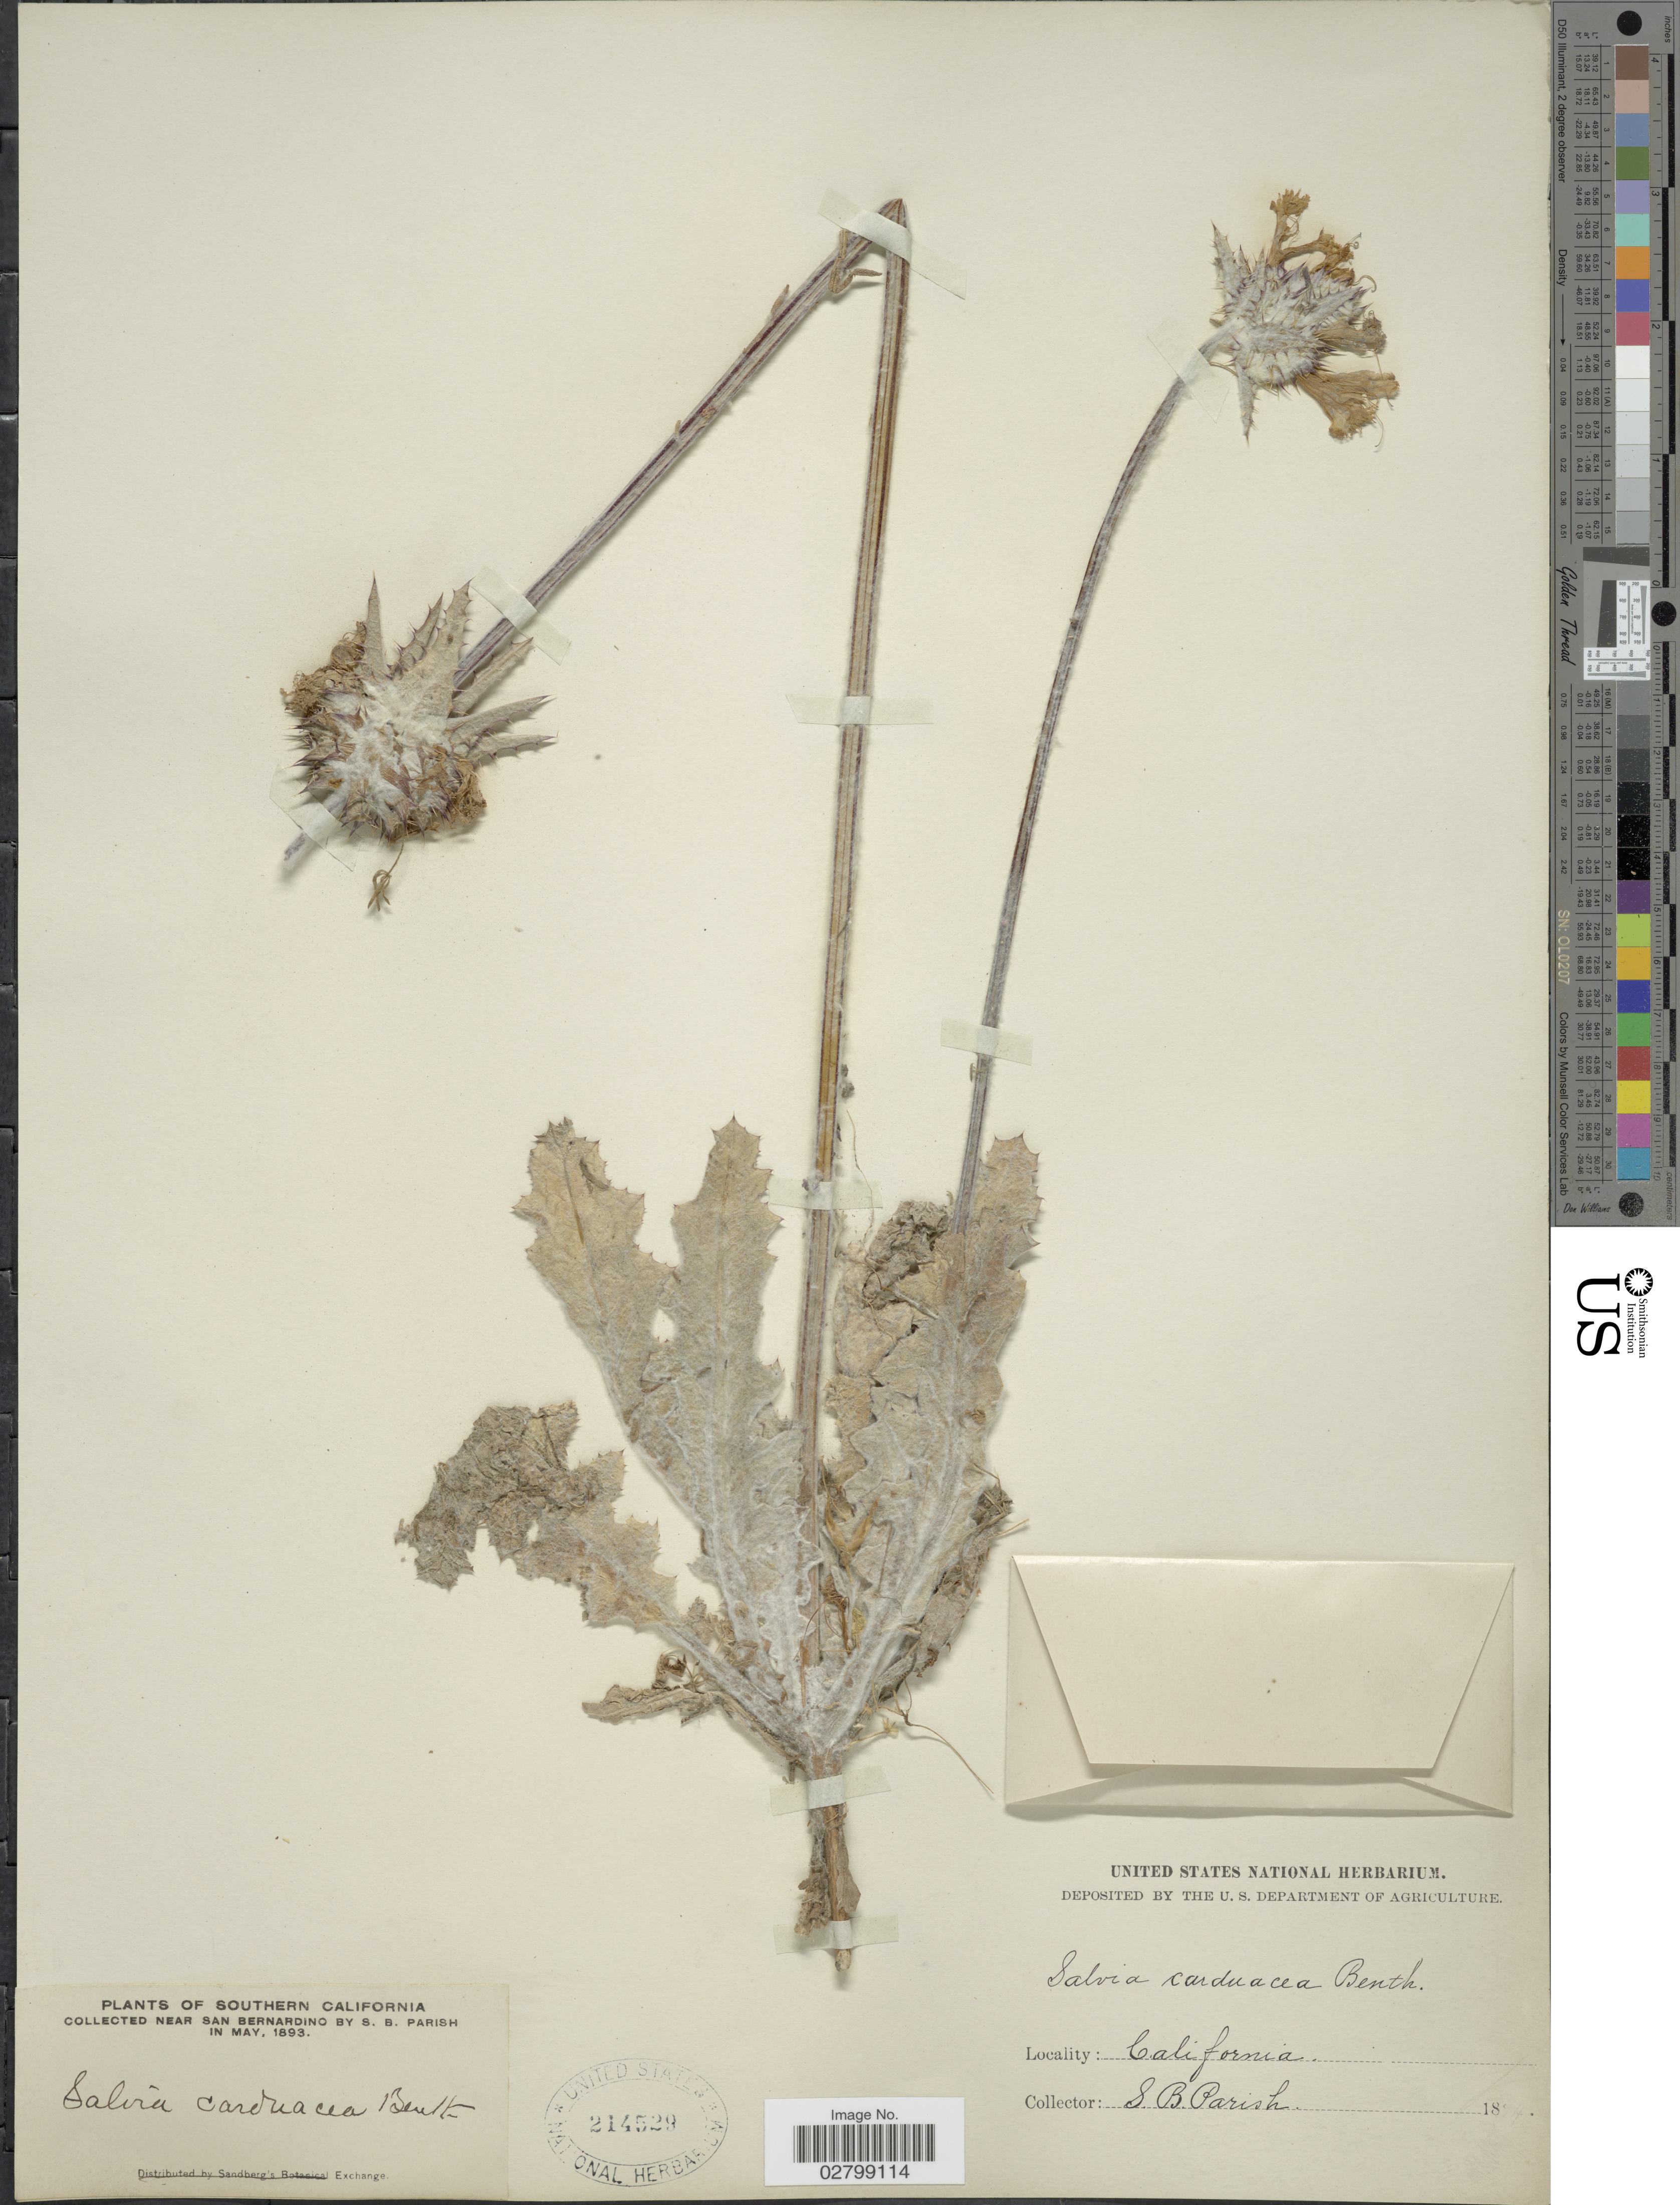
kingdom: Plantae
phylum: Tracheophyta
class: Magnoliopsida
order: Lamiales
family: Lamiaceae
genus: Salvia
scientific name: Salvia carduacea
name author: Benth.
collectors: S. B. Parish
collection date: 1893-05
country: United States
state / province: California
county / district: San Bernardino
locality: Southern California, near San Bernardino.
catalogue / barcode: US 214529